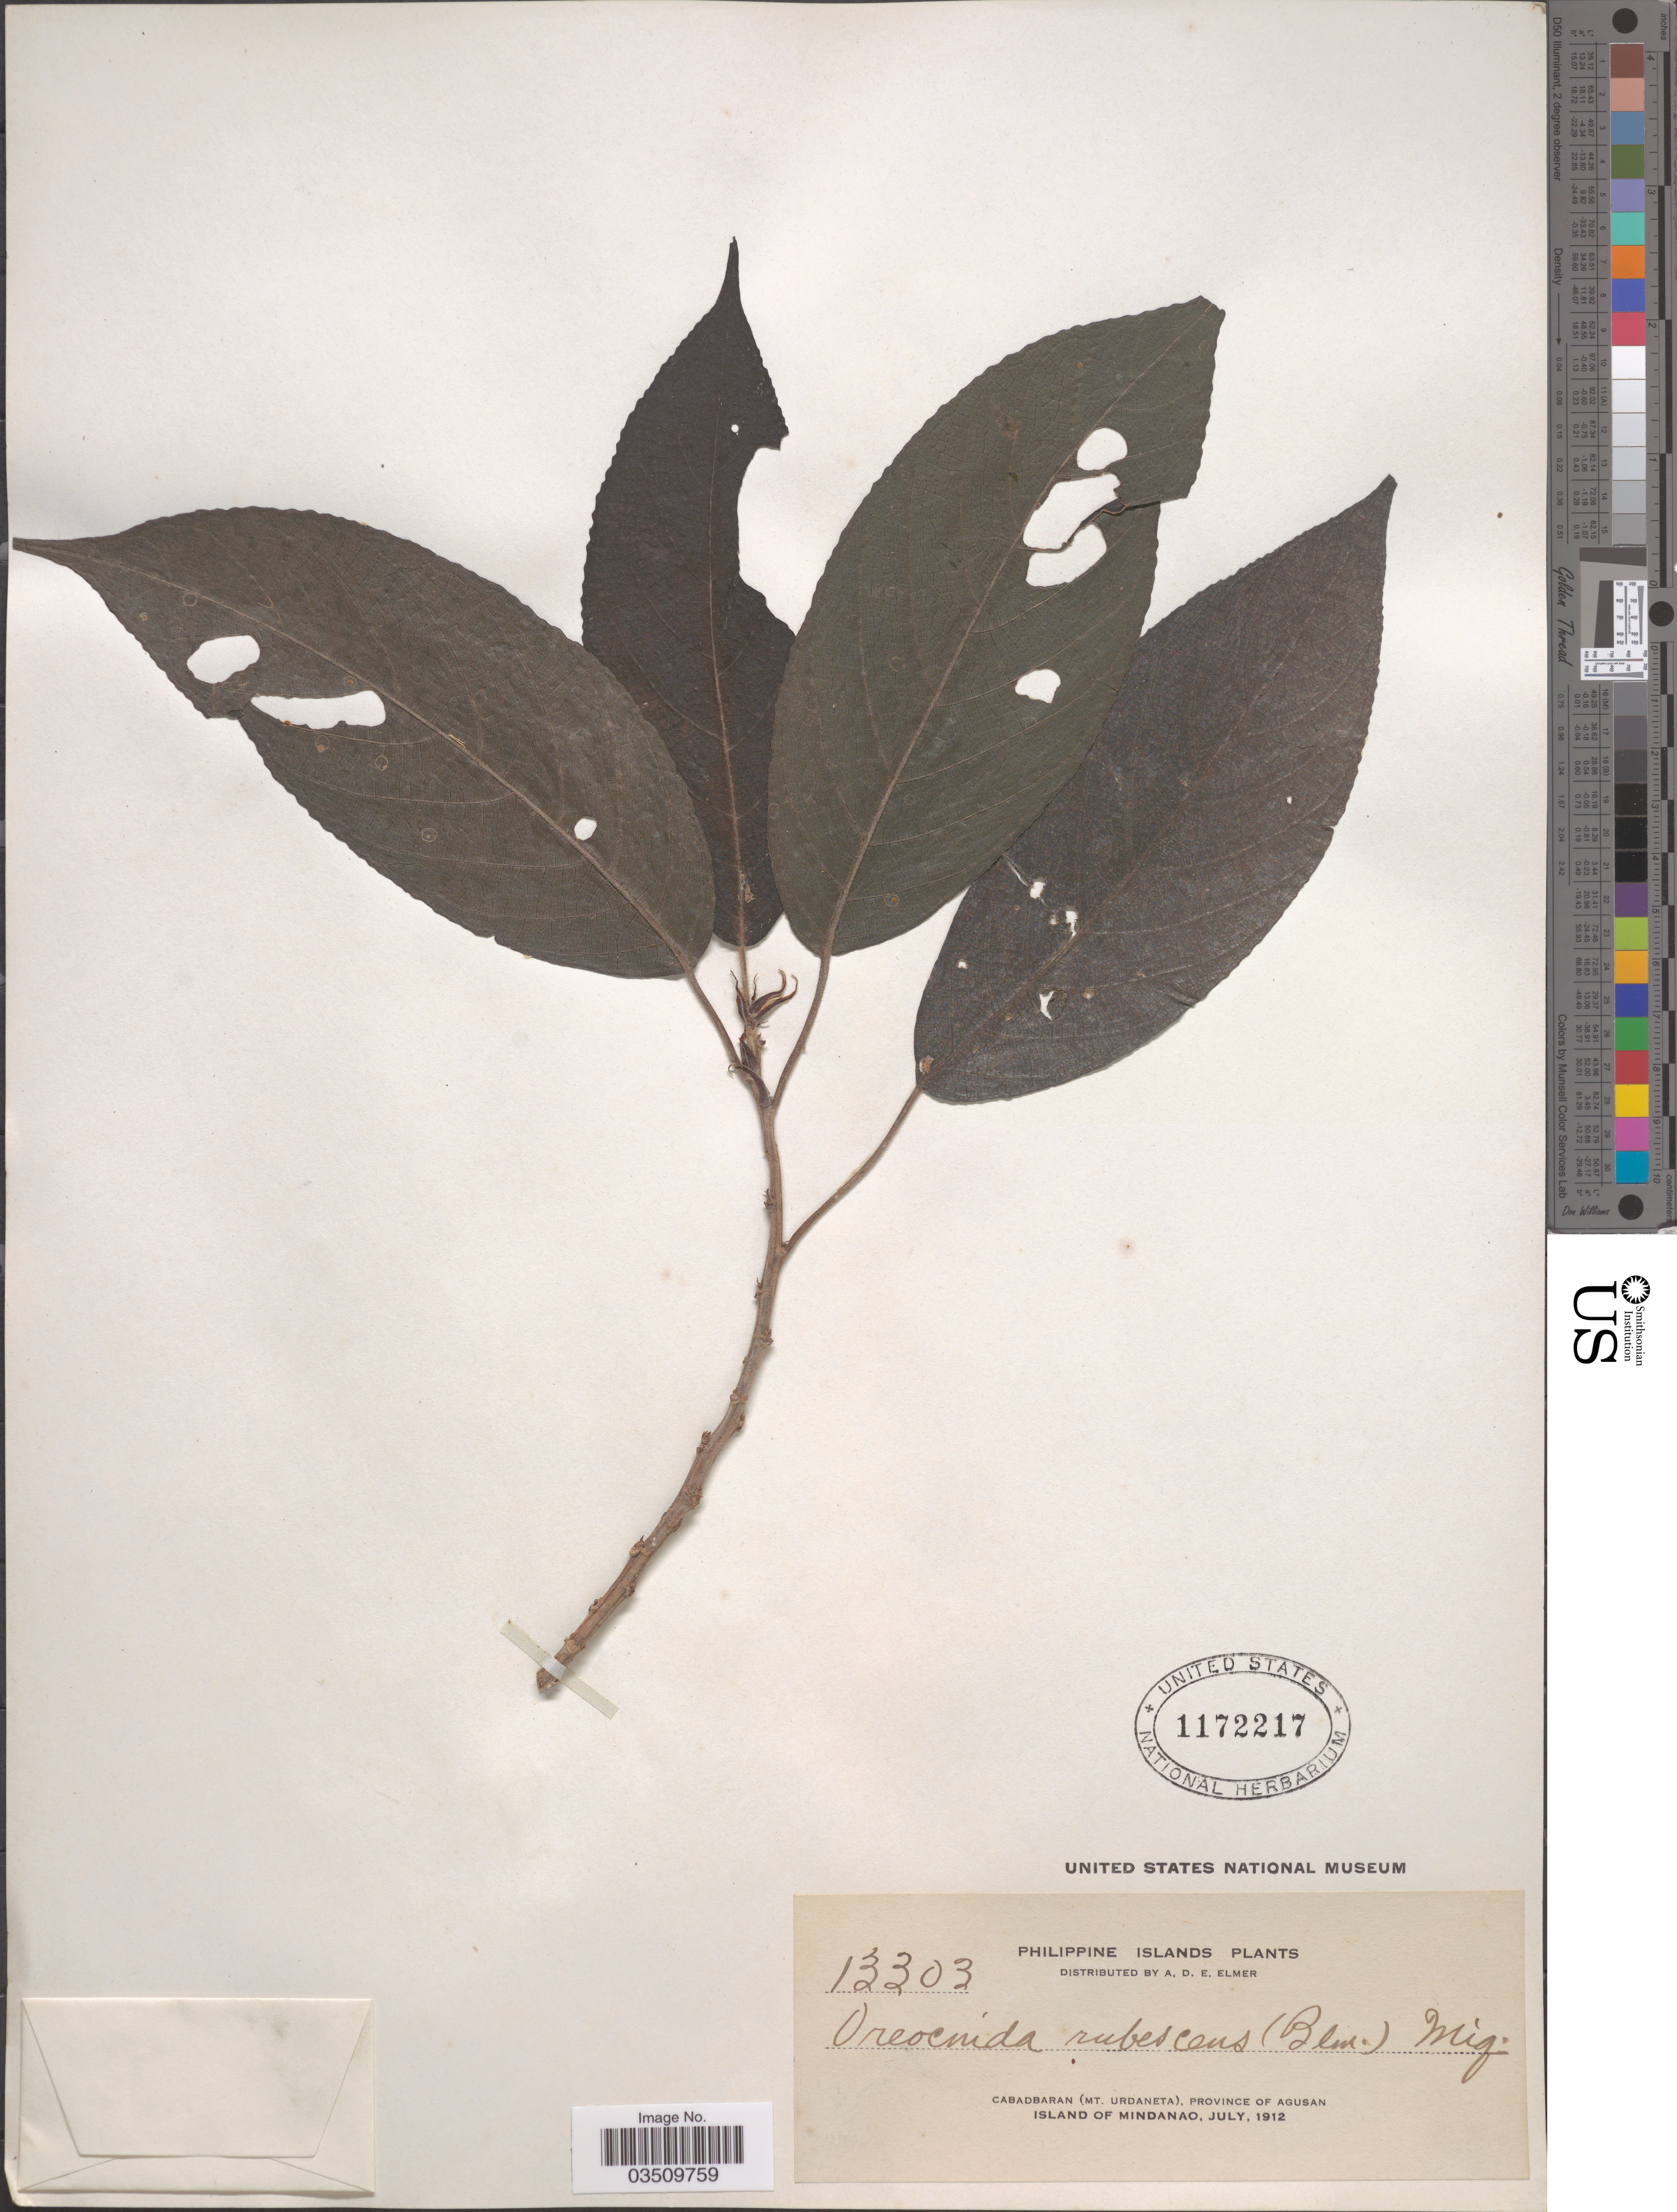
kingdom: Plantae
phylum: Tracheophyta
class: Magnoliopsida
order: Rosales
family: Urticaceae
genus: Oreocnide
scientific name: Oreocnide rubescens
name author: (Blume) Miq.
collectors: A. D. E. Elmer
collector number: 13303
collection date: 1912-07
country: Philippines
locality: Cabadbaran (Mt. Urdaneta), Province of Agusan. Island of Mindanao.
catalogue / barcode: US 1172217